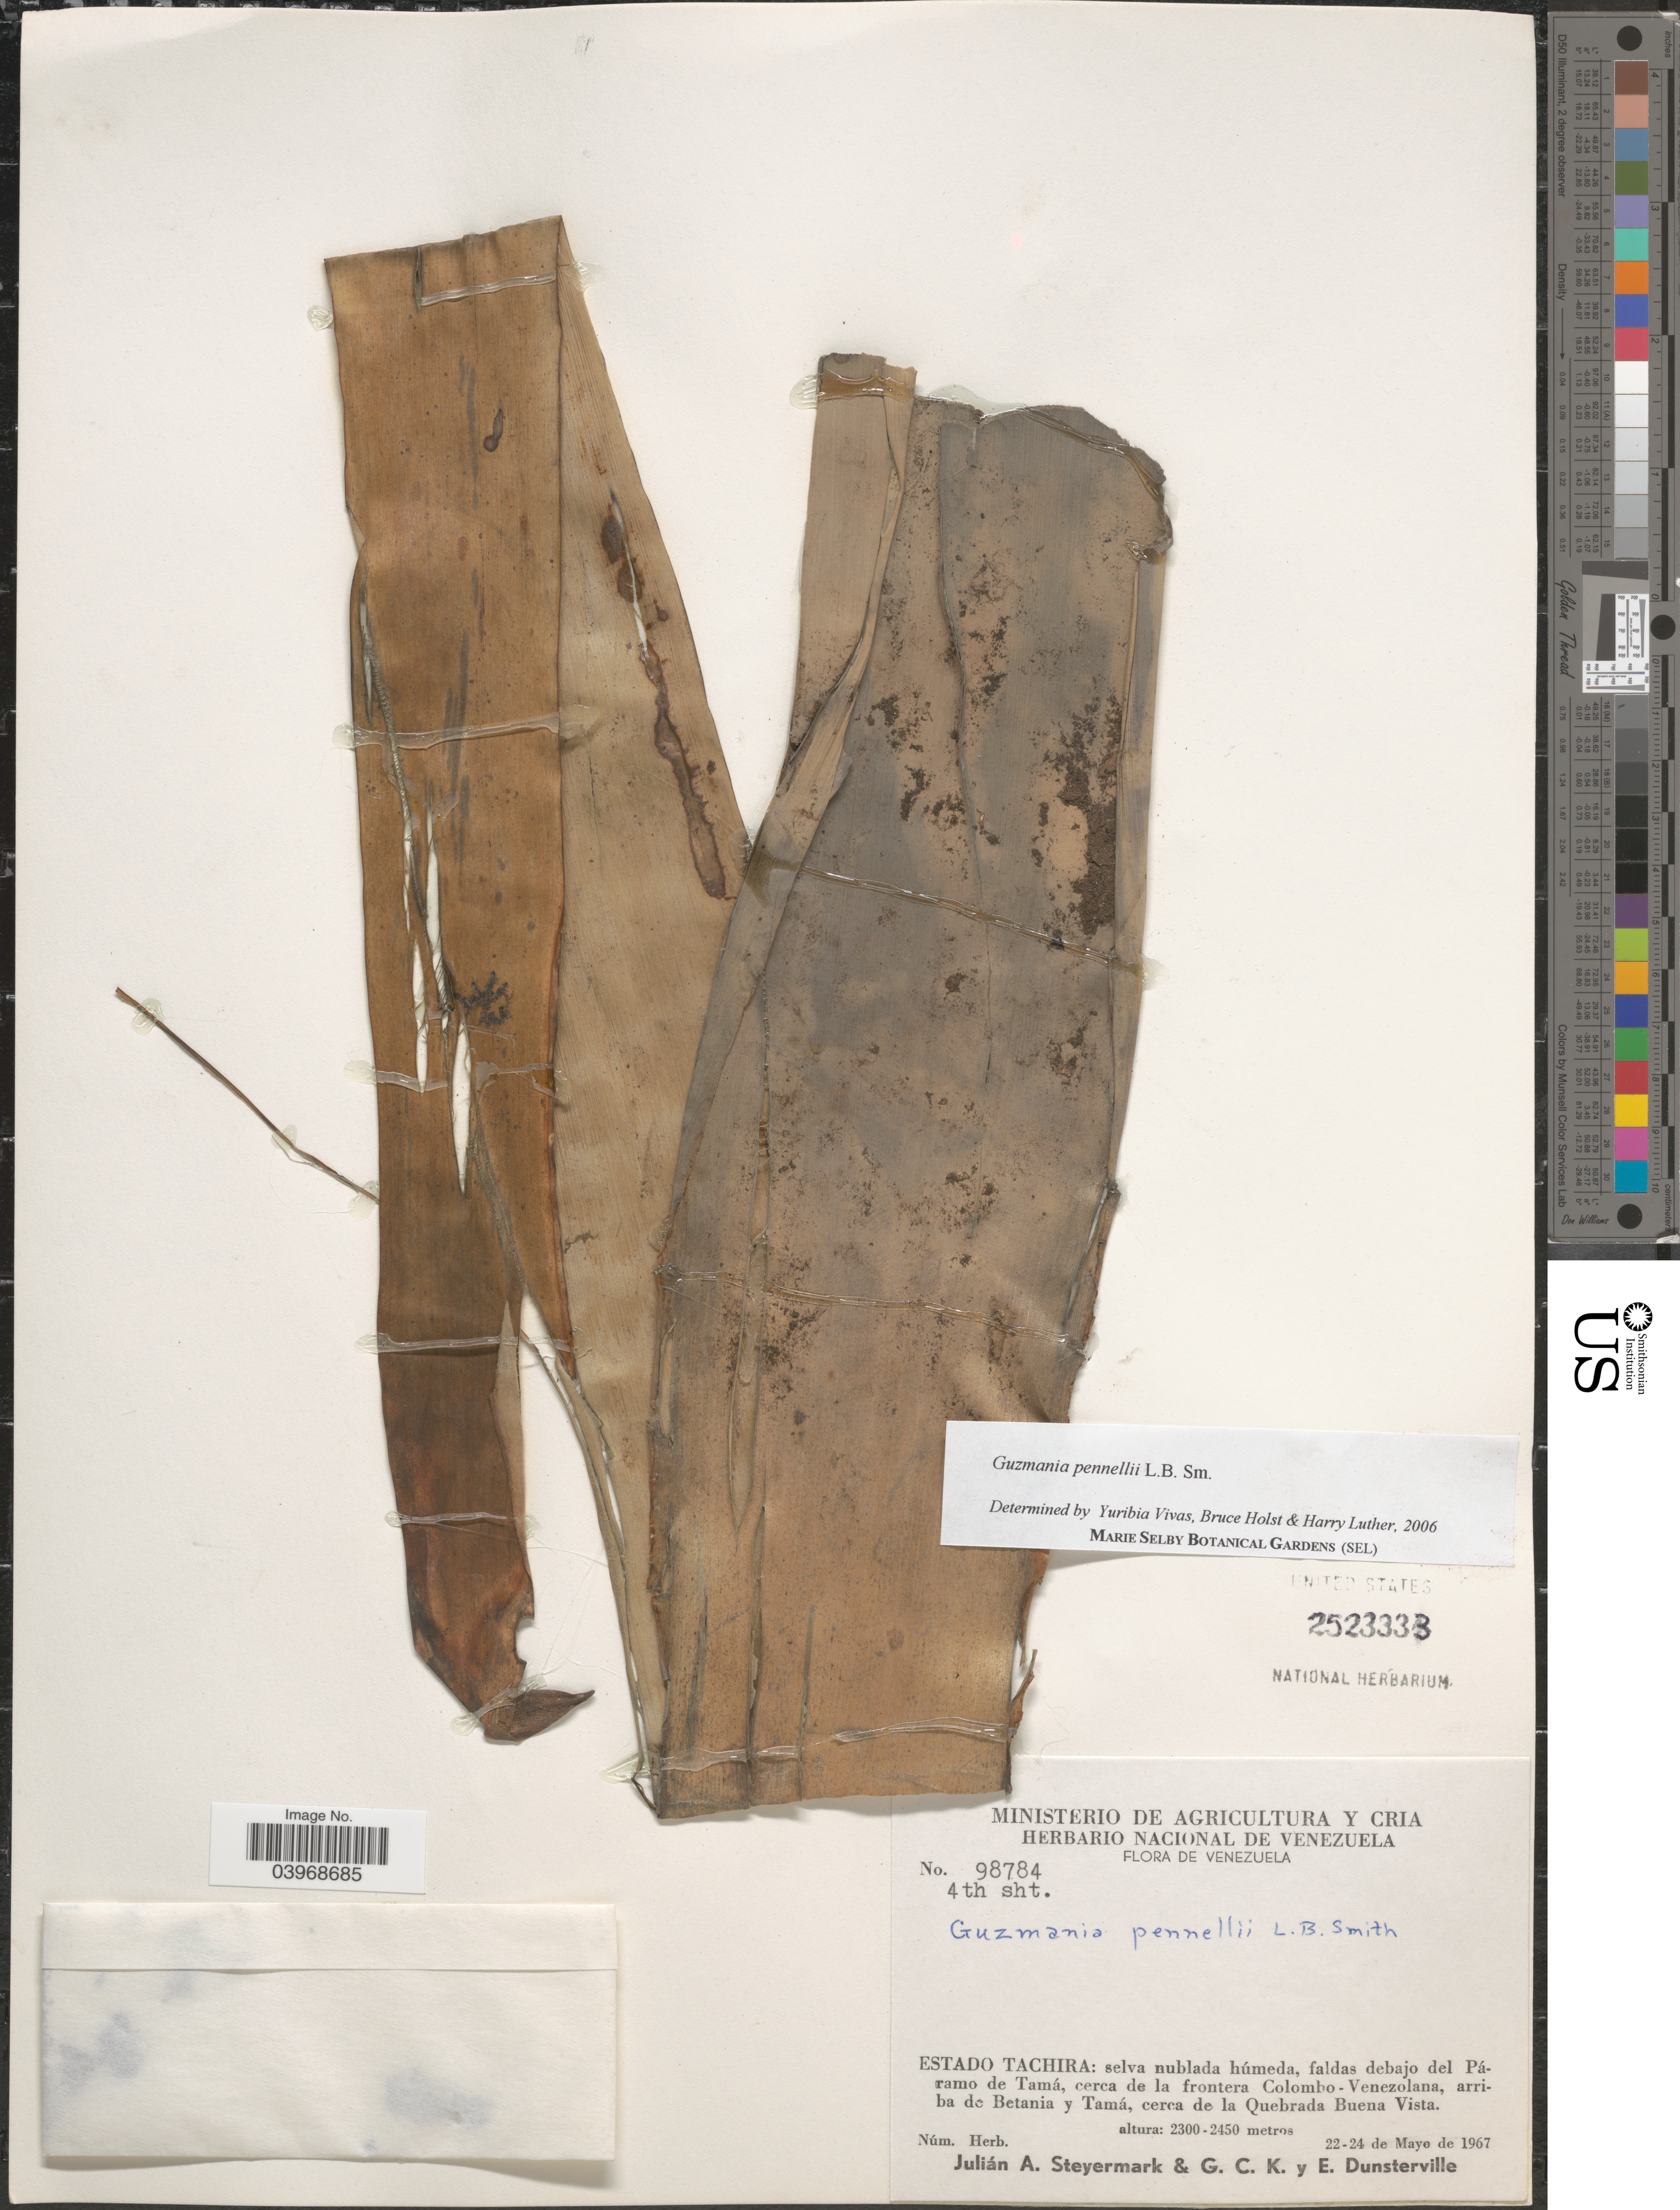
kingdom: Plantae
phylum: Tracheophyta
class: Liliopsida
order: Poales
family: Bromeliaceae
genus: Guzmania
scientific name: Guzmania pennellii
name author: L.B. Sm.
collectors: J. Steyermark, G. C. K. Dunsterville & E. Dunsterville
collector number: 98784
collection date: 1967-05-22/1967-05-24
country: Venezuela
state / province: Tachira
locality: Selva nublada húmeda, faldas debajo del Páramo de Tamá, cerca de la frontera Colombo-Venezolana, arriba de Betania Y Tamá, cerca de la Quebrada Buena Vista.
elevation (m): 2300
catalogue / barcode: US 2523333